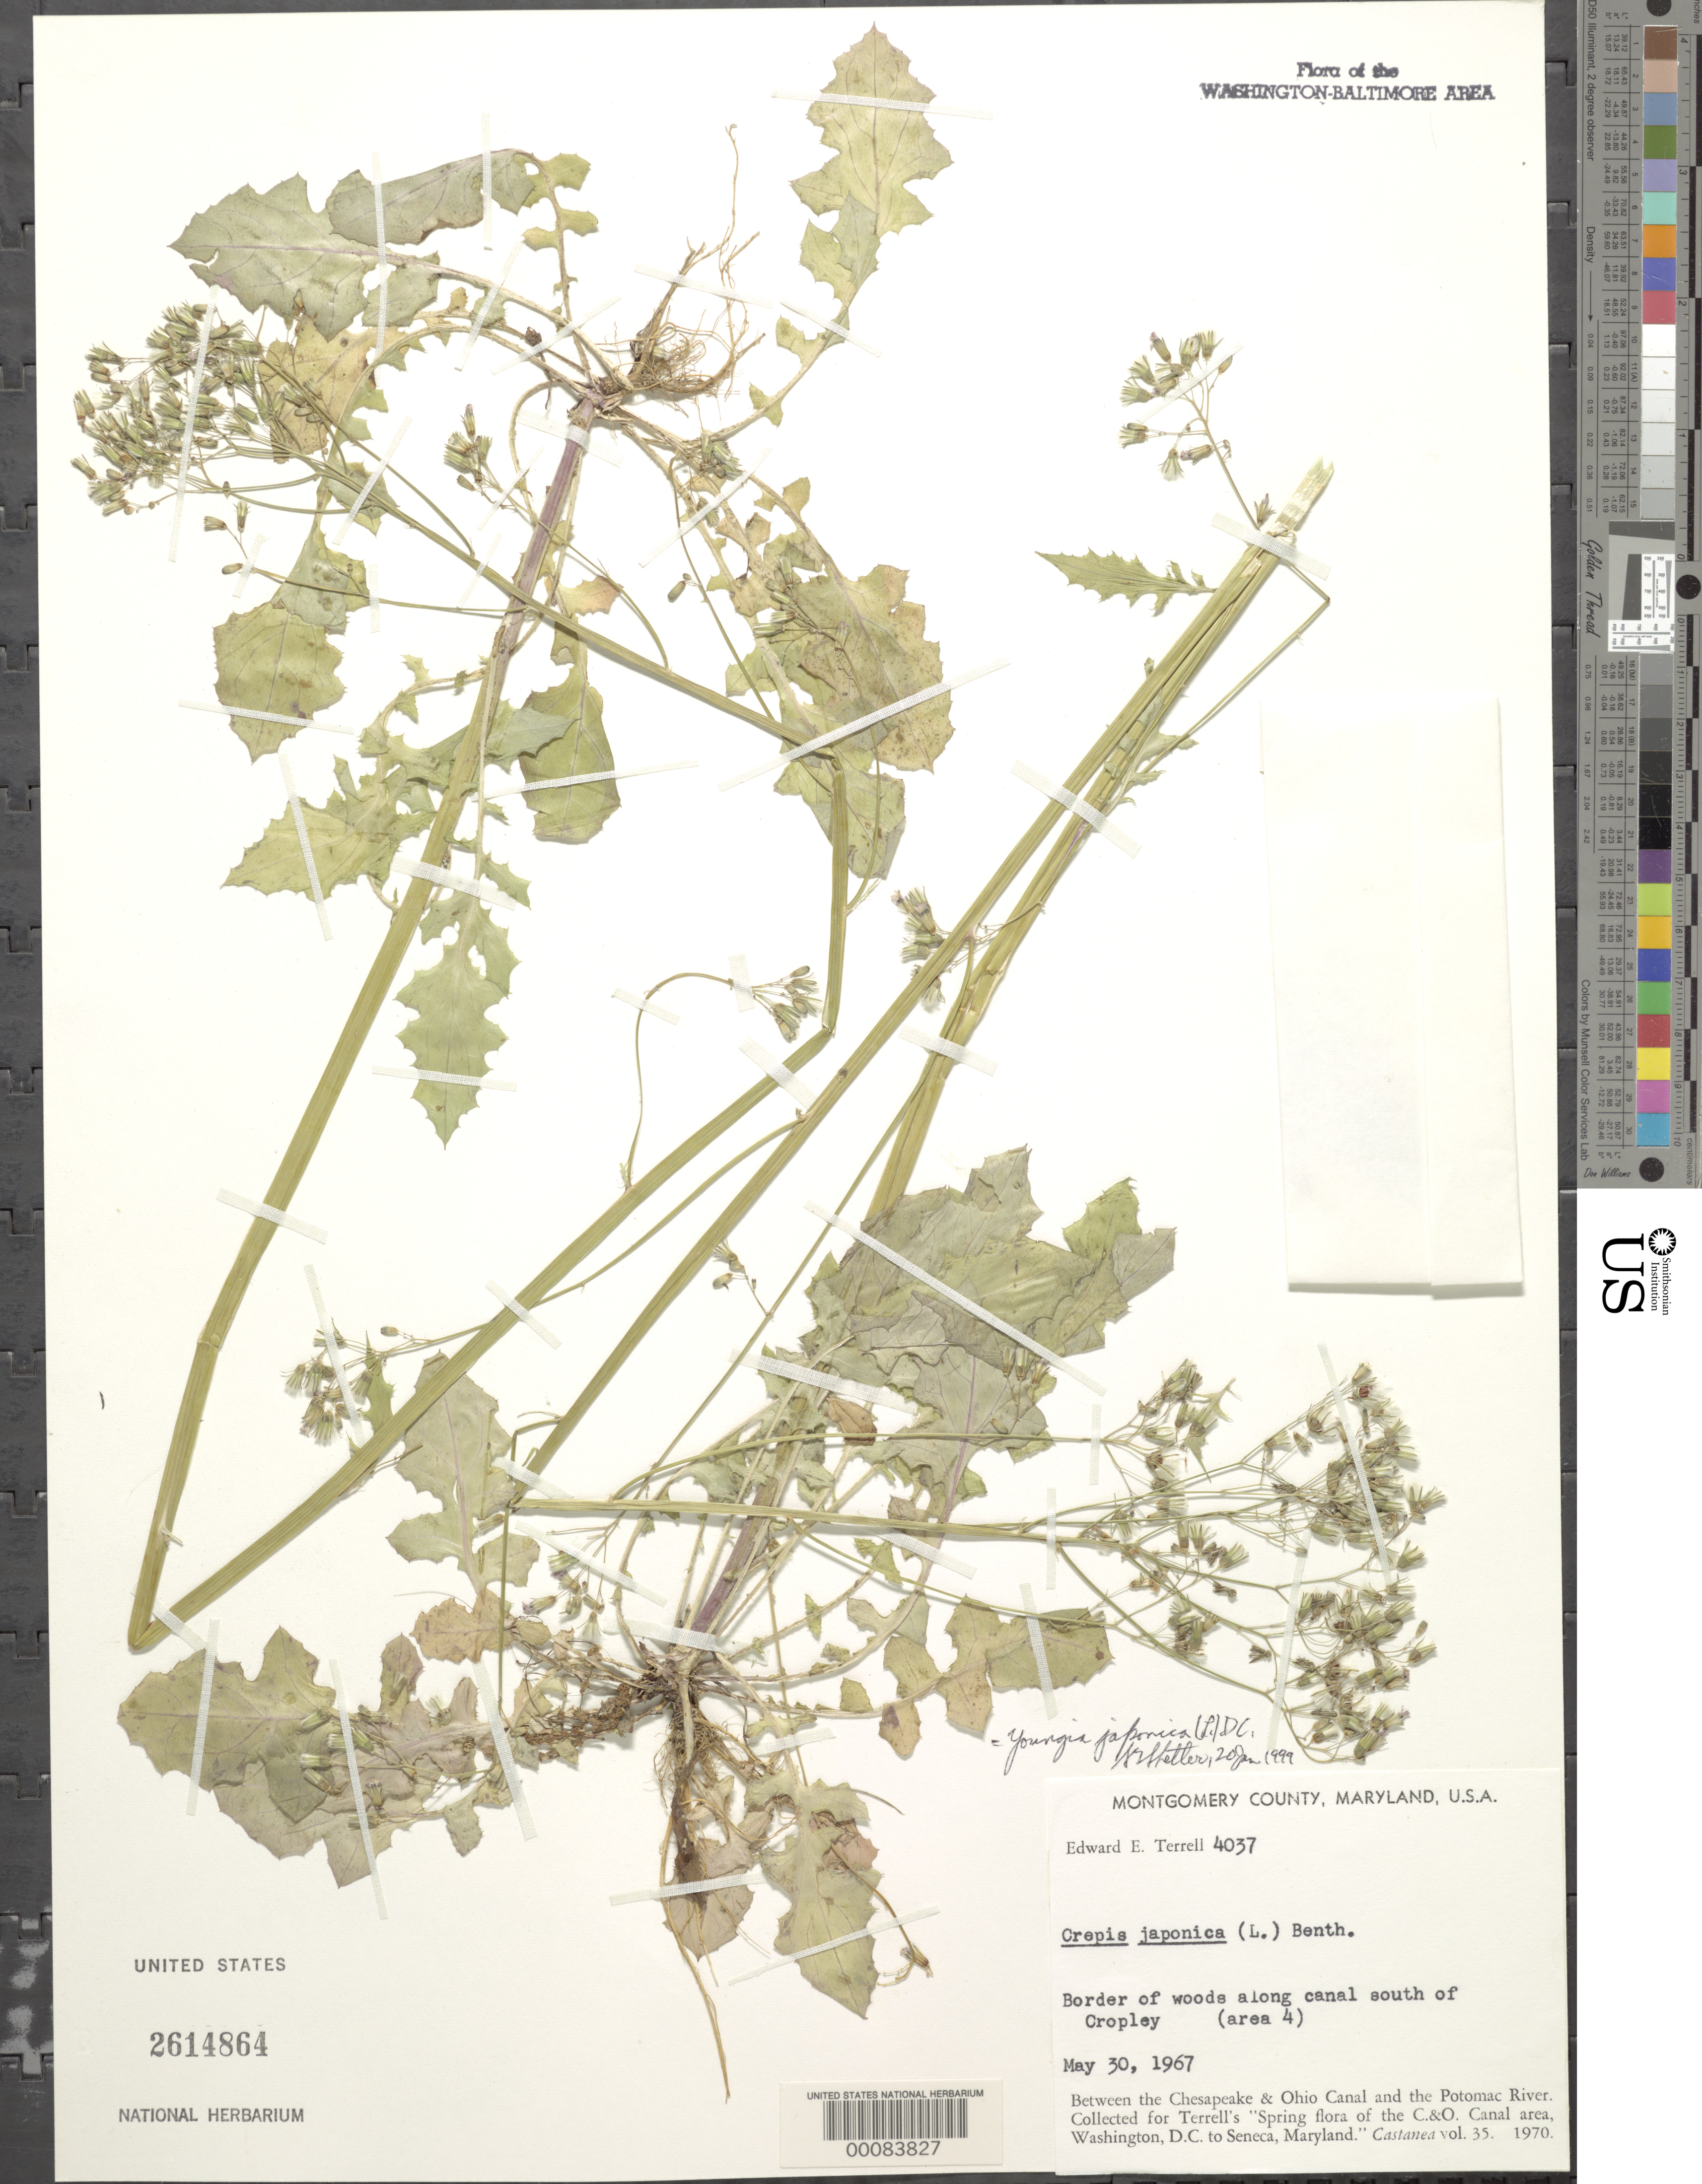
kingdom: Plantae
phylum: Tracheophyta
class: Magnoliopsida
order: Asterales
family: Asteraceae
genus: Youngia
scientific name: Youngia japonica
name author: (L.) DC.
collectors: E. E. Terrell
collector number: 4037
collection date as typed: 30 May 1967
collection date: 1967-05-30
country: United States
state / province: Maryland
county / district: Montgomery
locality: Canal south of Cropley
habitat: Border of woods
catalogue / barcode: US 2614864